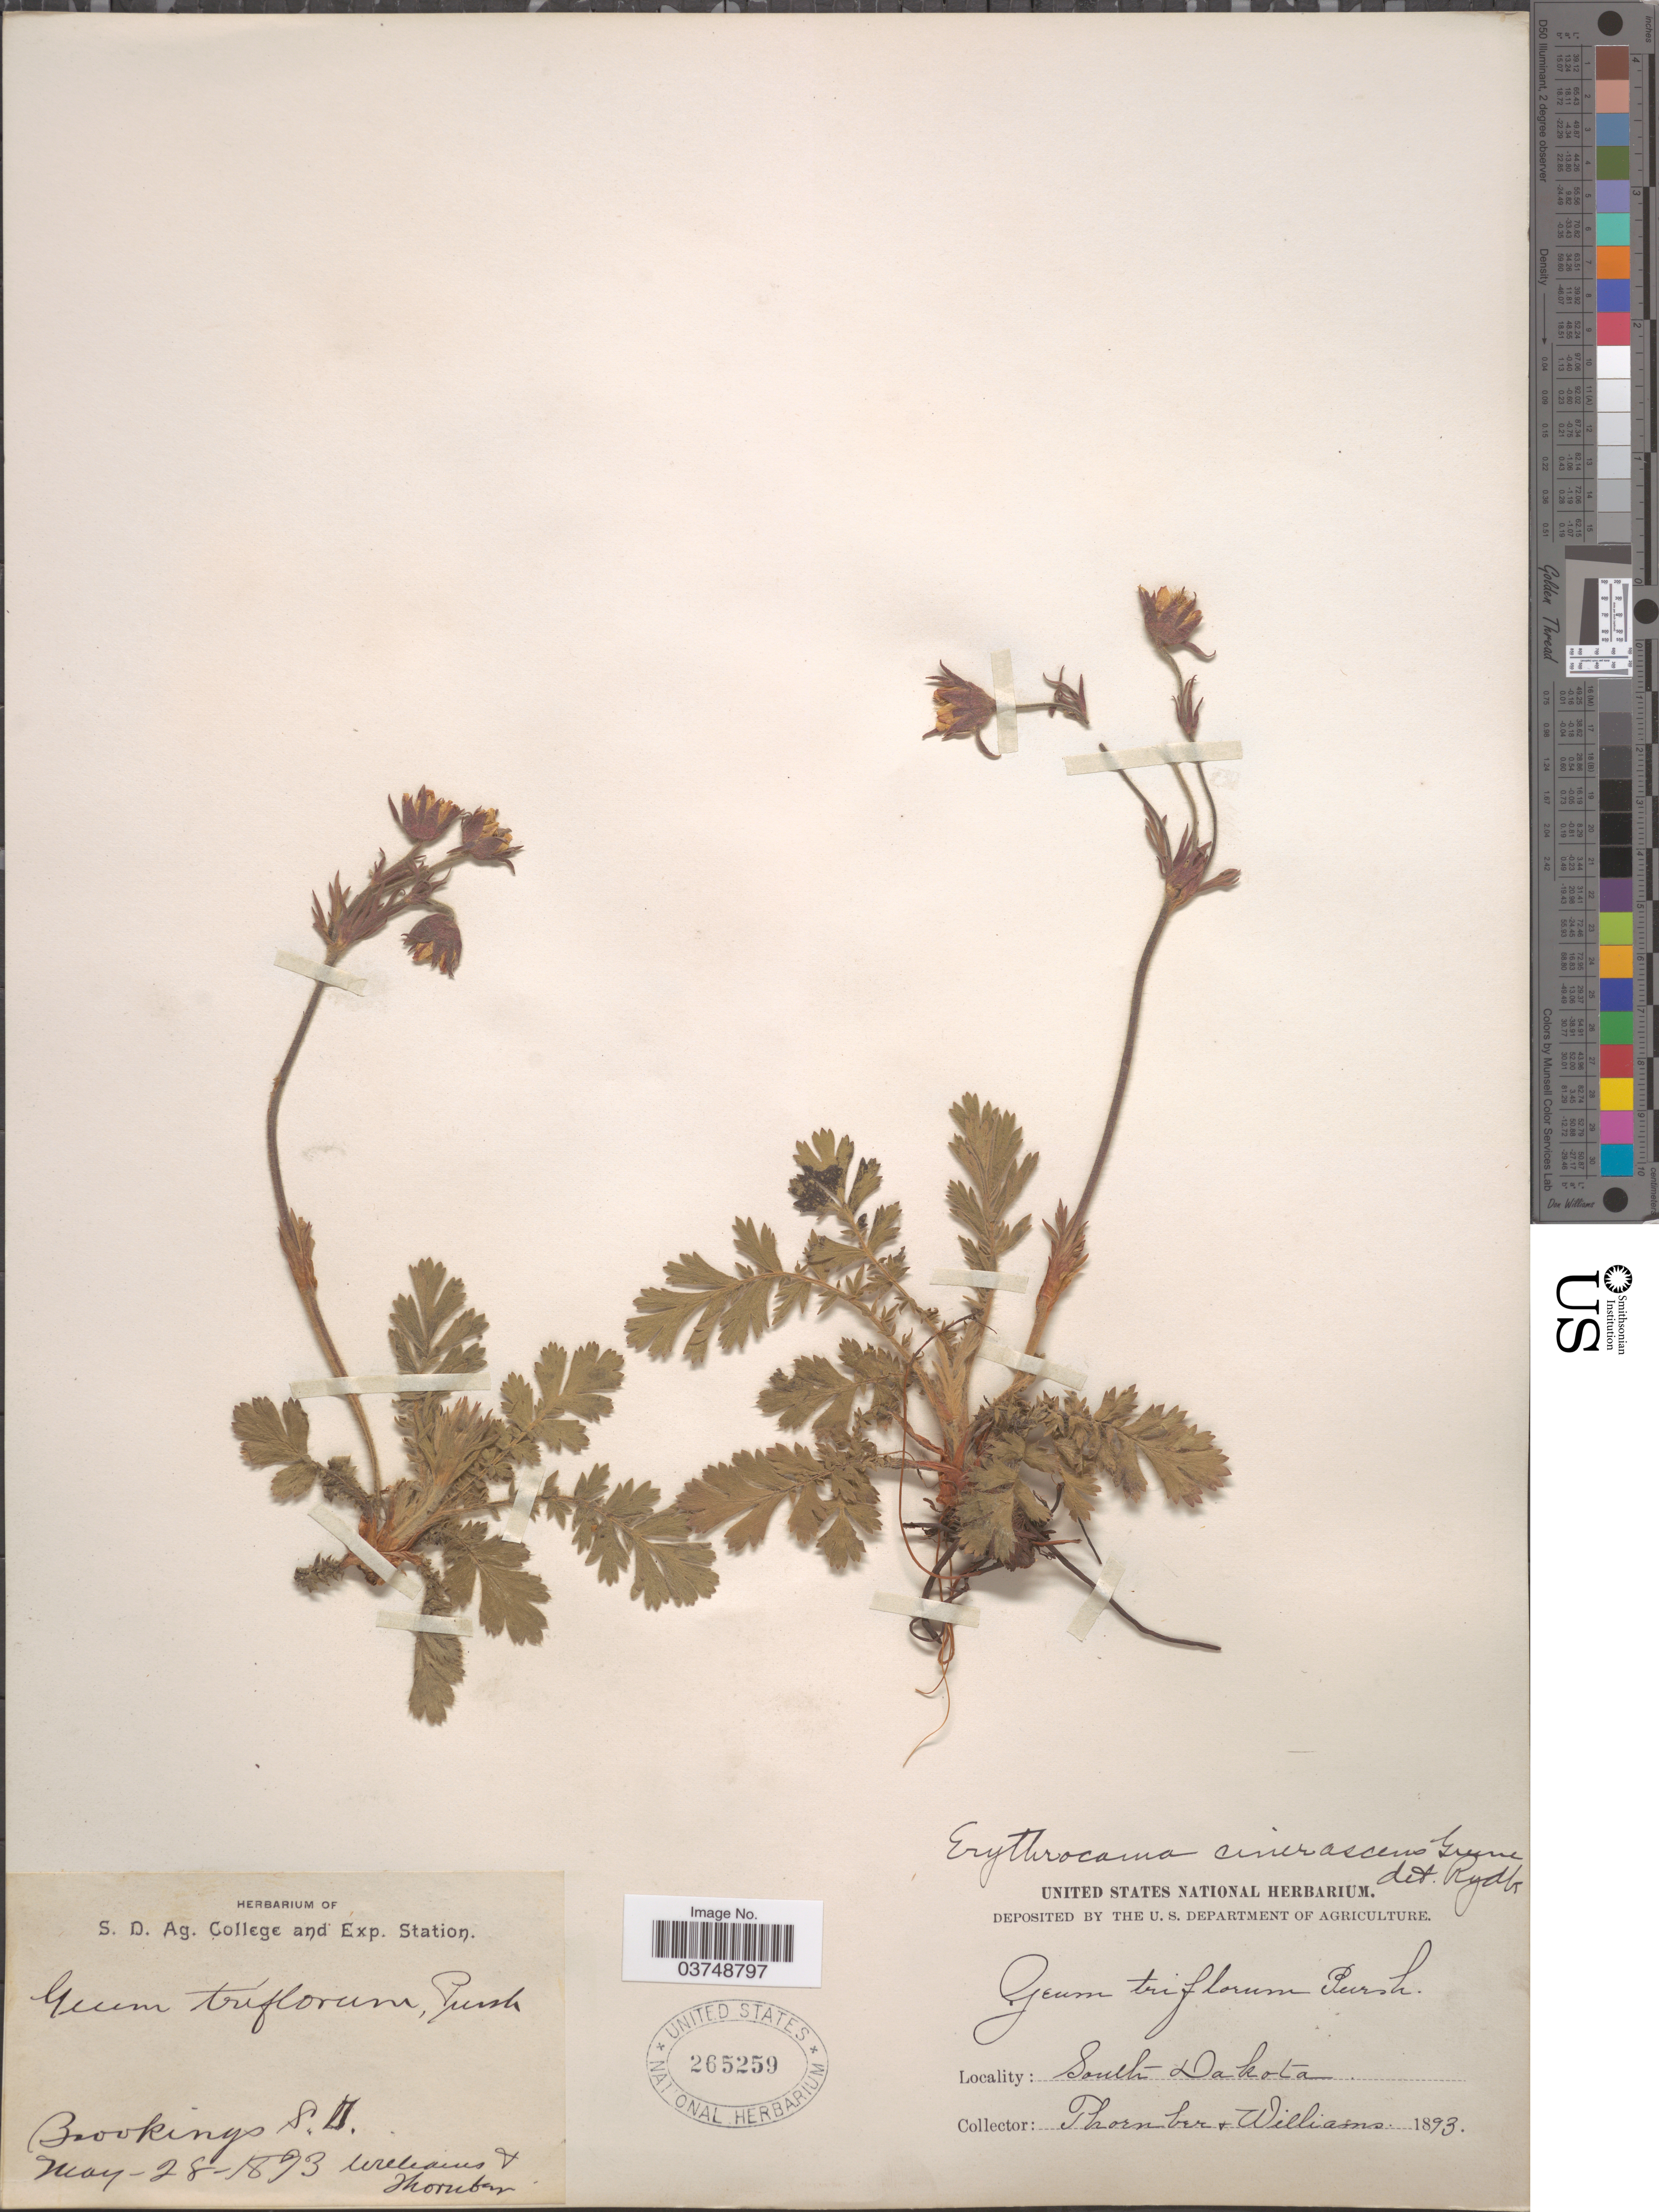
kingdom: Plantae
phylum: Tracheophyta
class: Magnoliopsida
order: Rosales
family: Rosaceae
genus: Geum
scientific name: Geum triflorum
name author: Pursh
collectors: -. Thornber & -- Williams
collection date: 1893-05-28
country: United States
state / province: South Dakota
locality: Brookings.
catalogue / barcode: US 265259